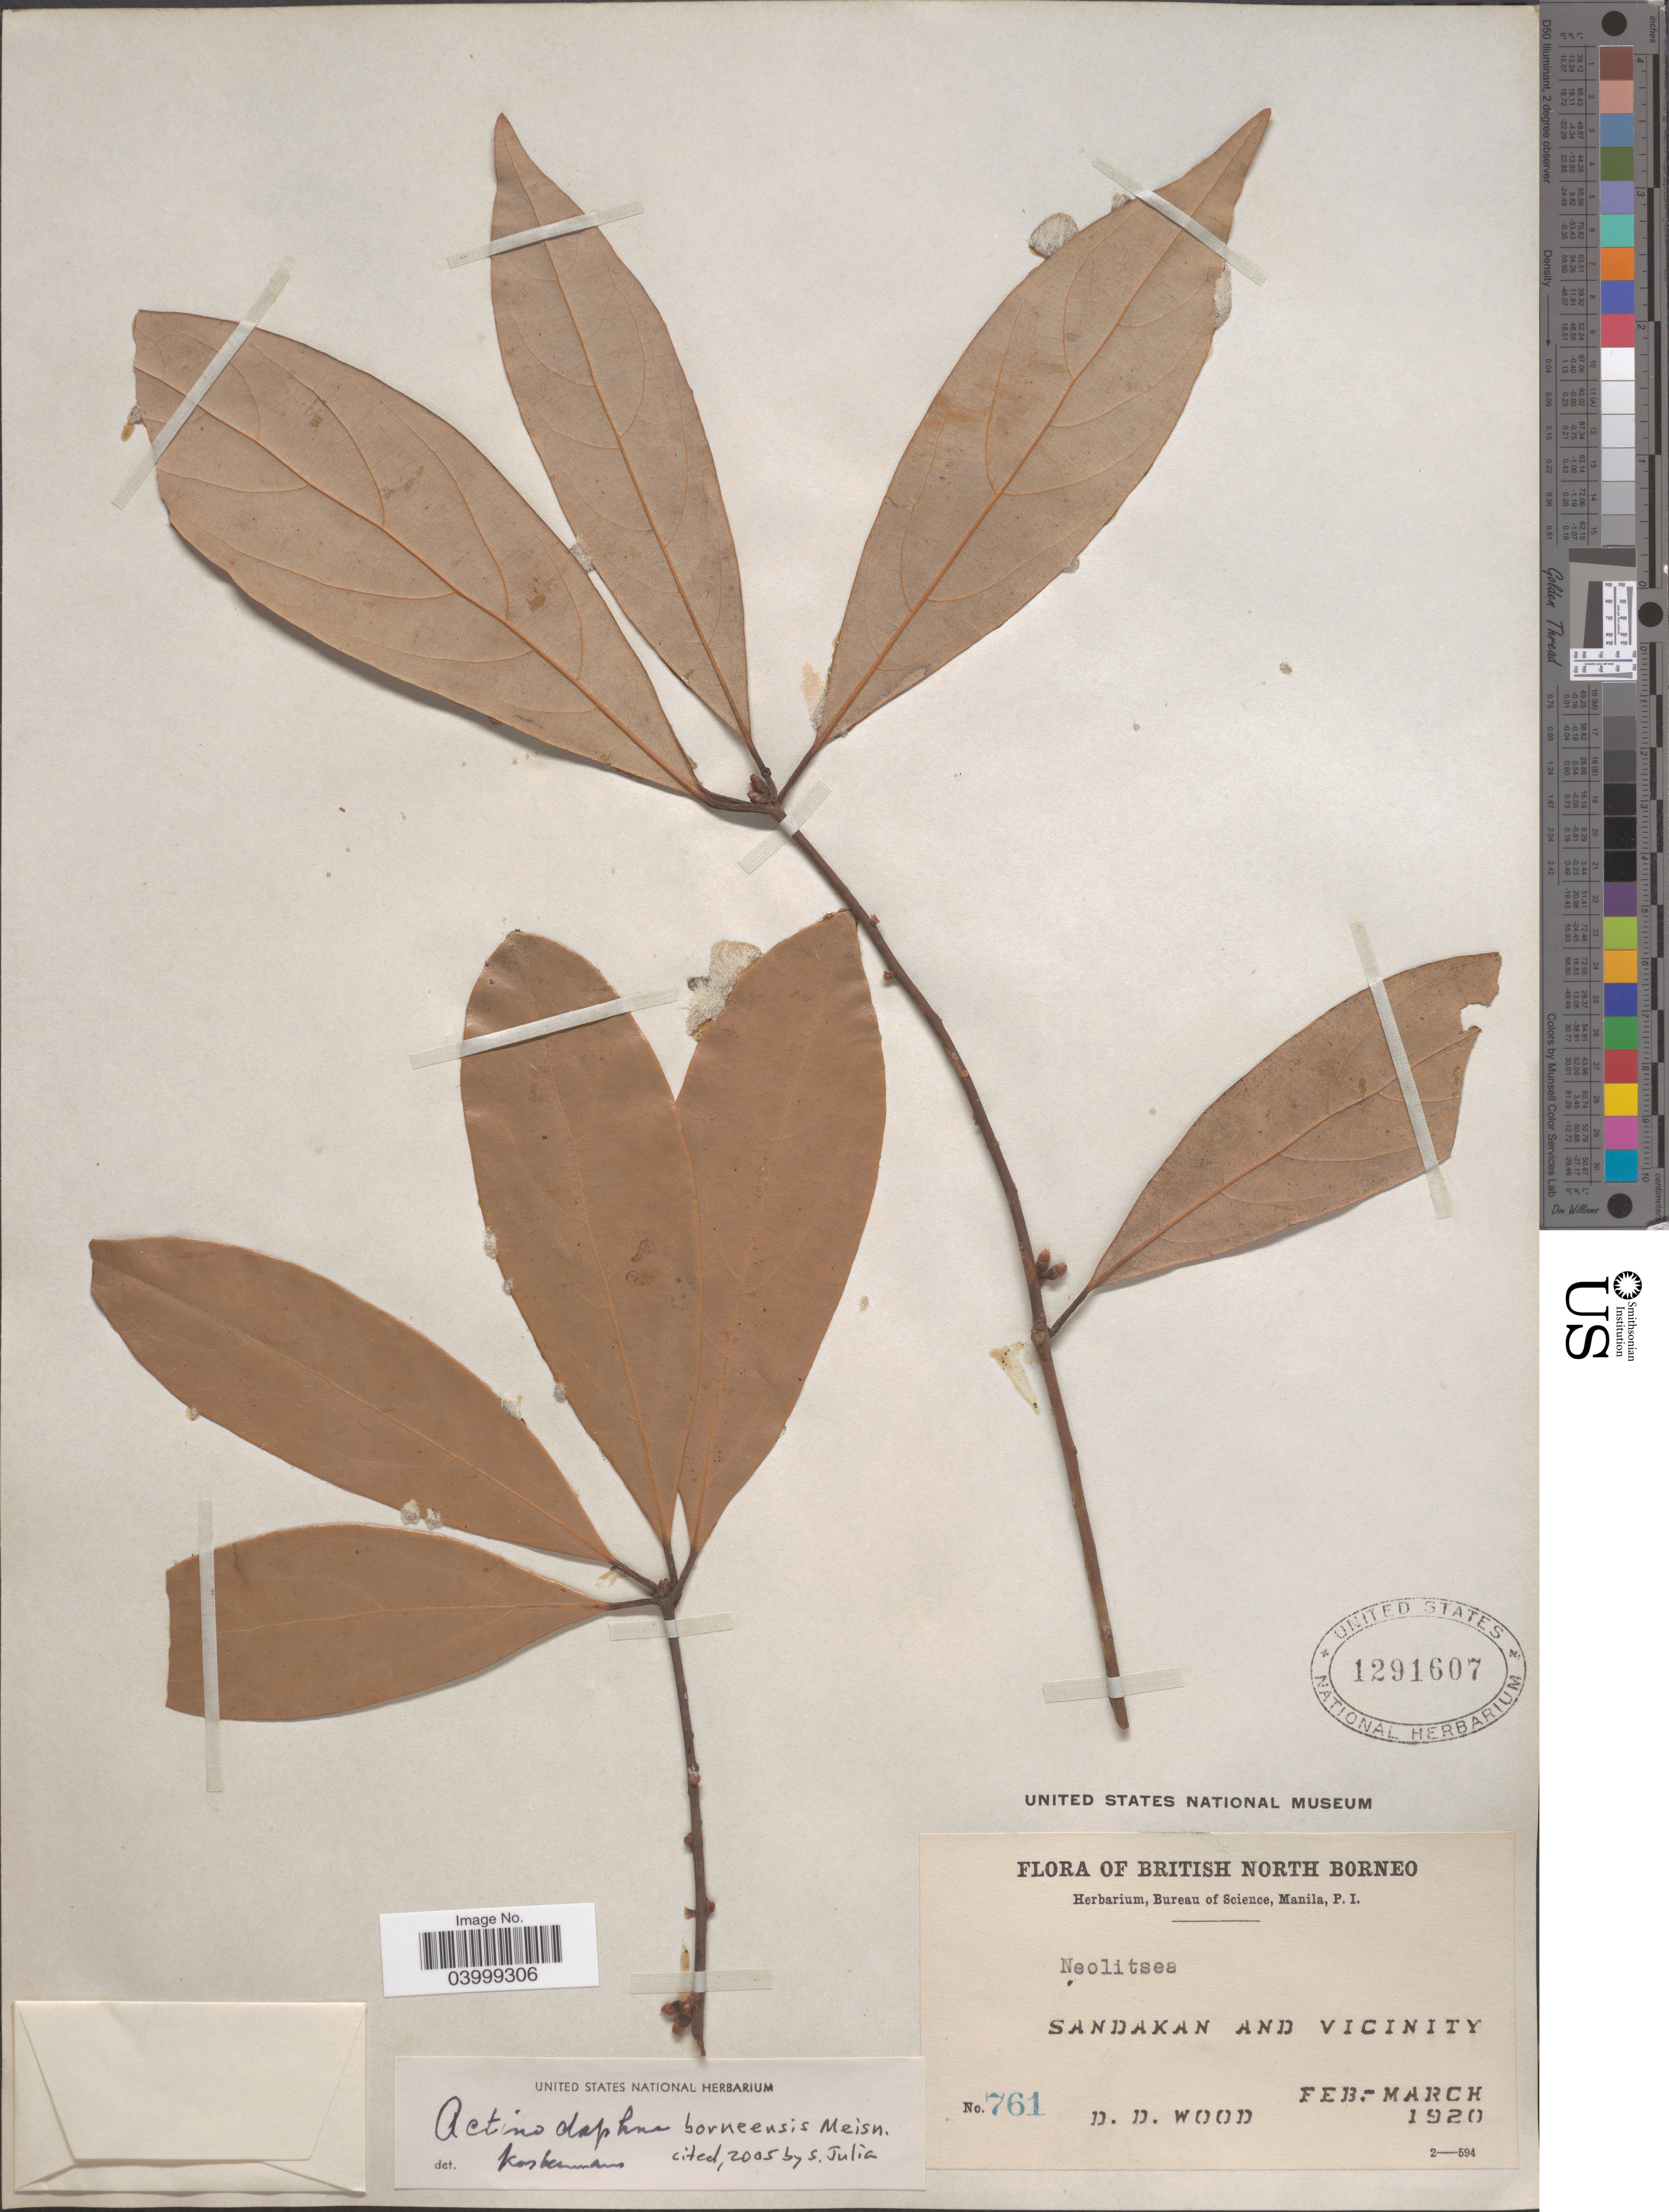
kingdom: Plantae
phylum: Tracheophyta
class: Magnoliopsida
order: Laurales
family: Lauraceae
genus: Actinodaphne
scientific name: Actinodaphne borneensis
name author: Meisn.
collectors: D. Wood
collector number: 761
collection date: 1920-02/1920-03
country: Malaysia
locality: British North Borneo. Sandakan and Vicinity.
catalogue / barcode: US 1291607